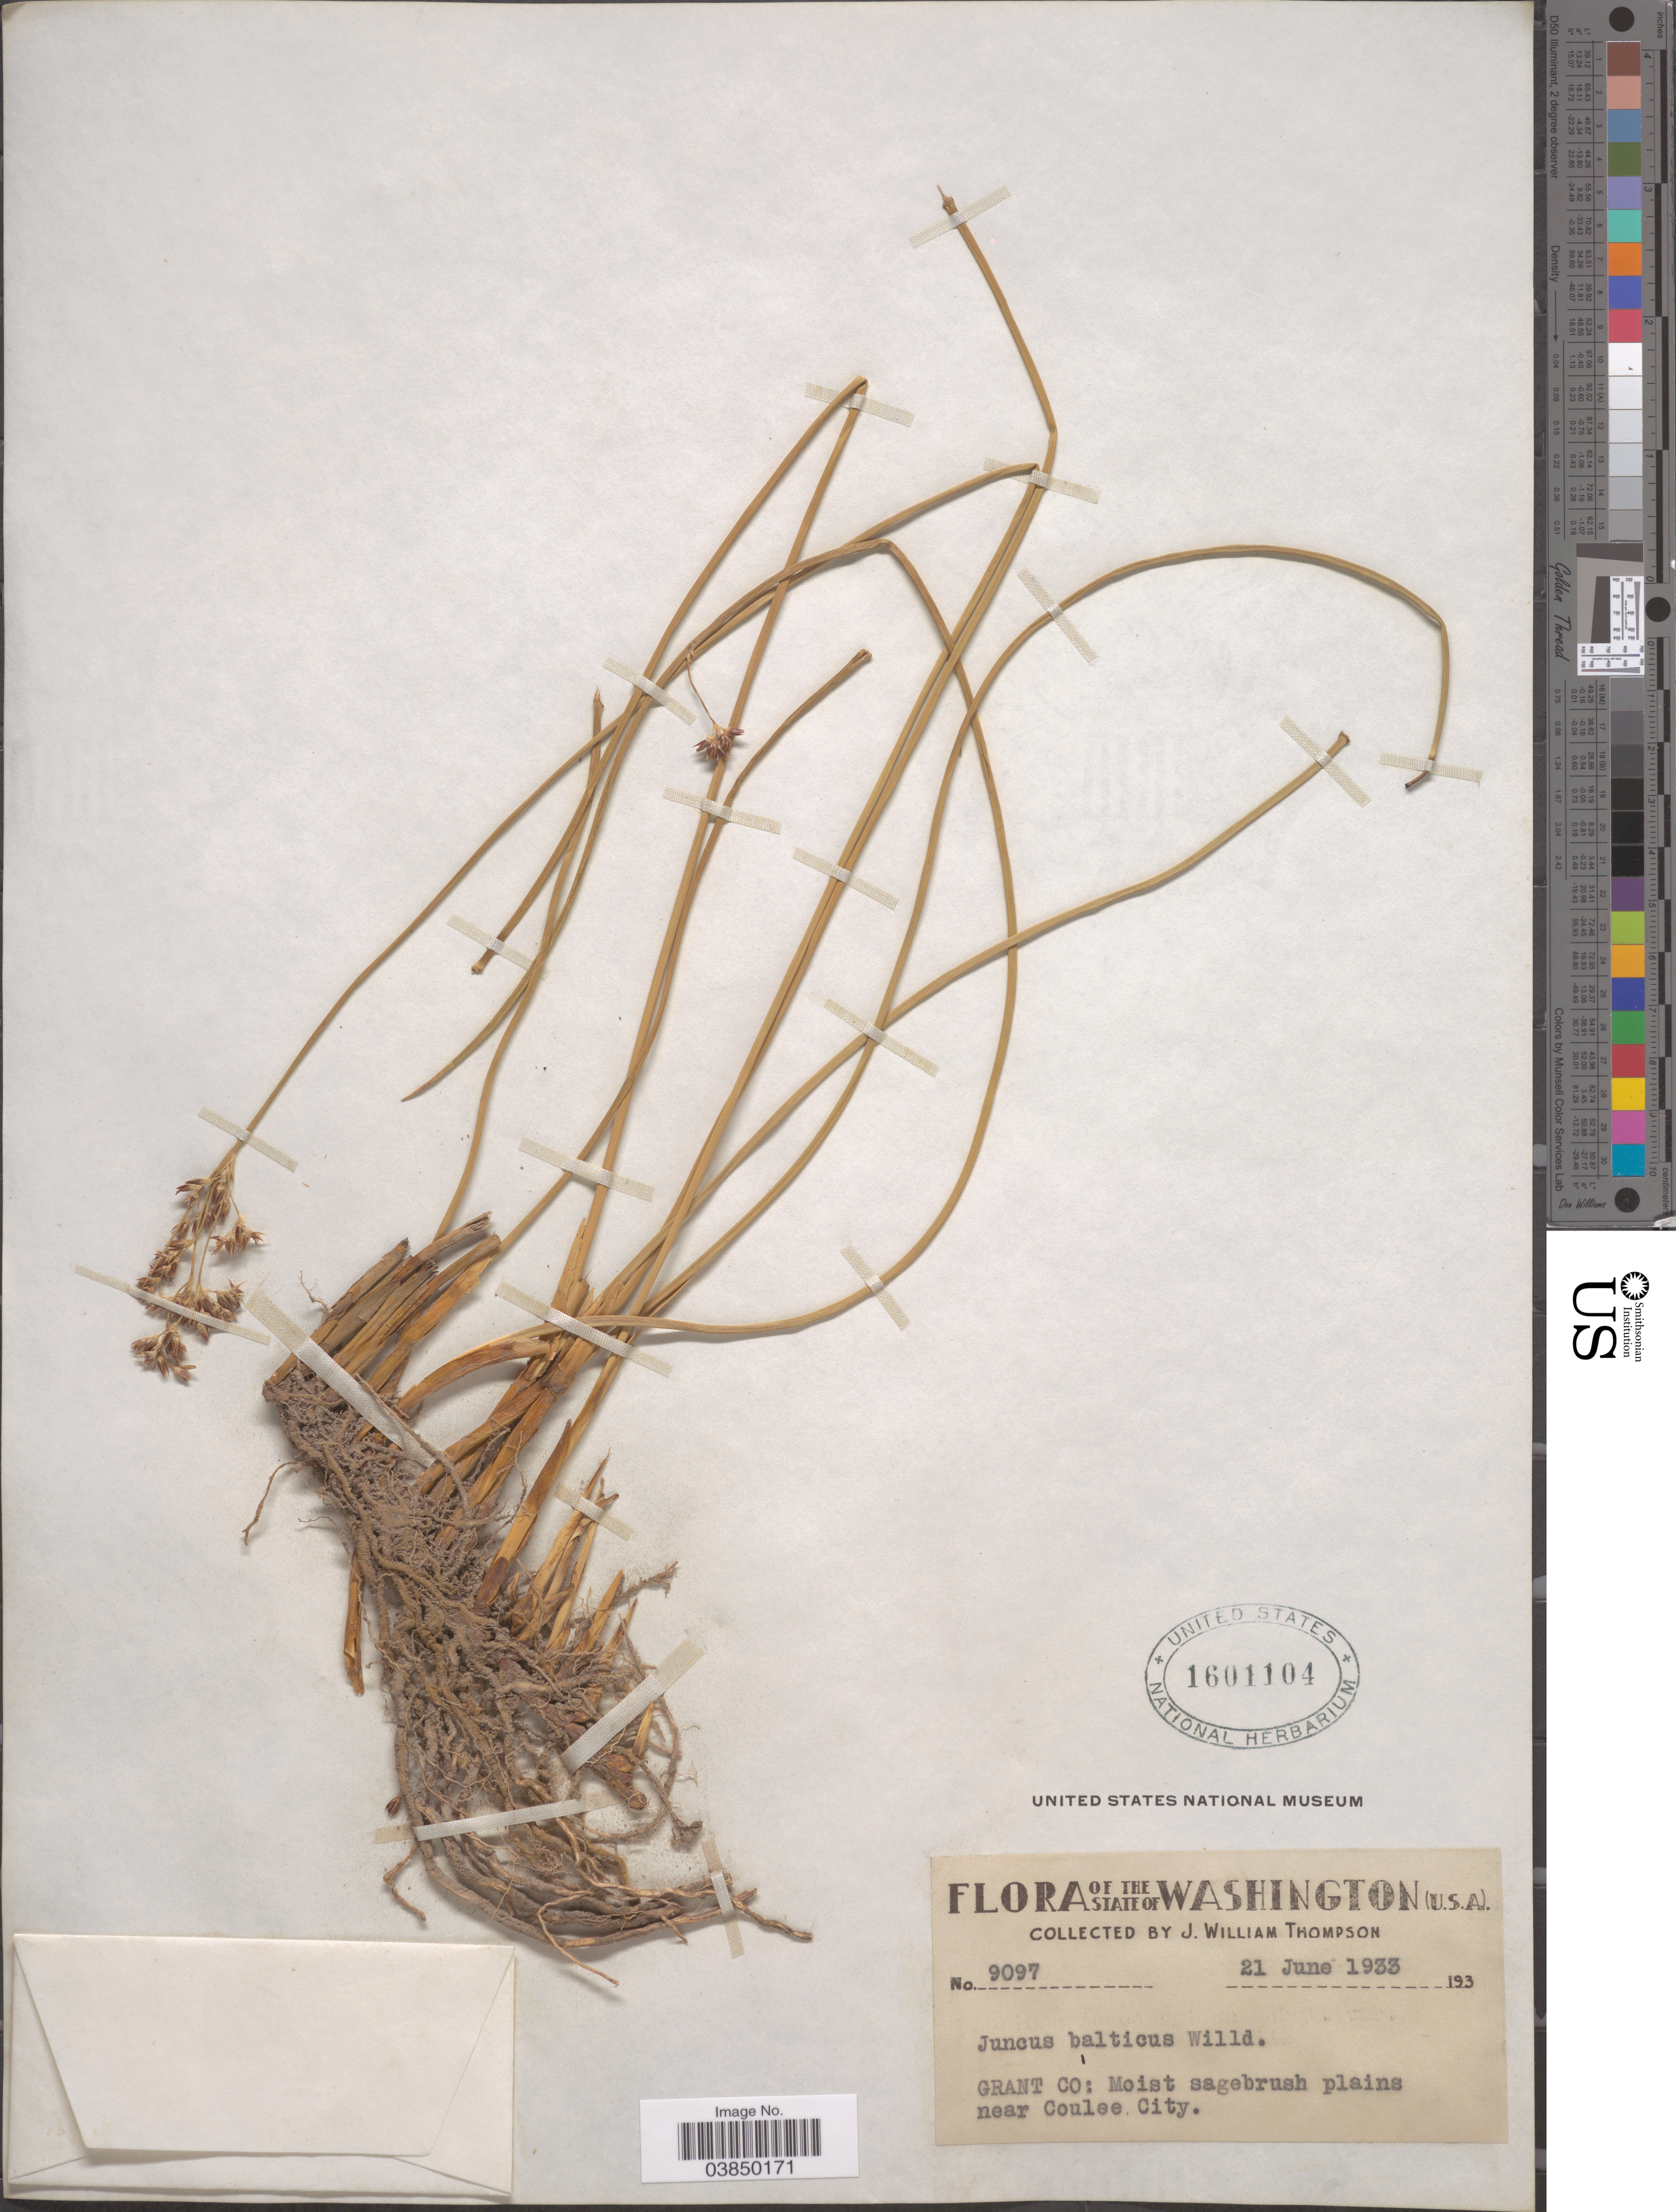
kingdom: Plantae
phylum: Tracheophyta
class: Liliopsida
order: Poales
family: Juncaceae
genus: Juncus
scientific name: Juncus balticus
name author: Willd.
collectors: J. W. Thompson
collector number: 9097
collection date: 1933-06-21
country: United States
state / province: Washington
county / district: Grant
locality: Grant Co: Near Coulee City.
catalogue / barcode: US 1601104